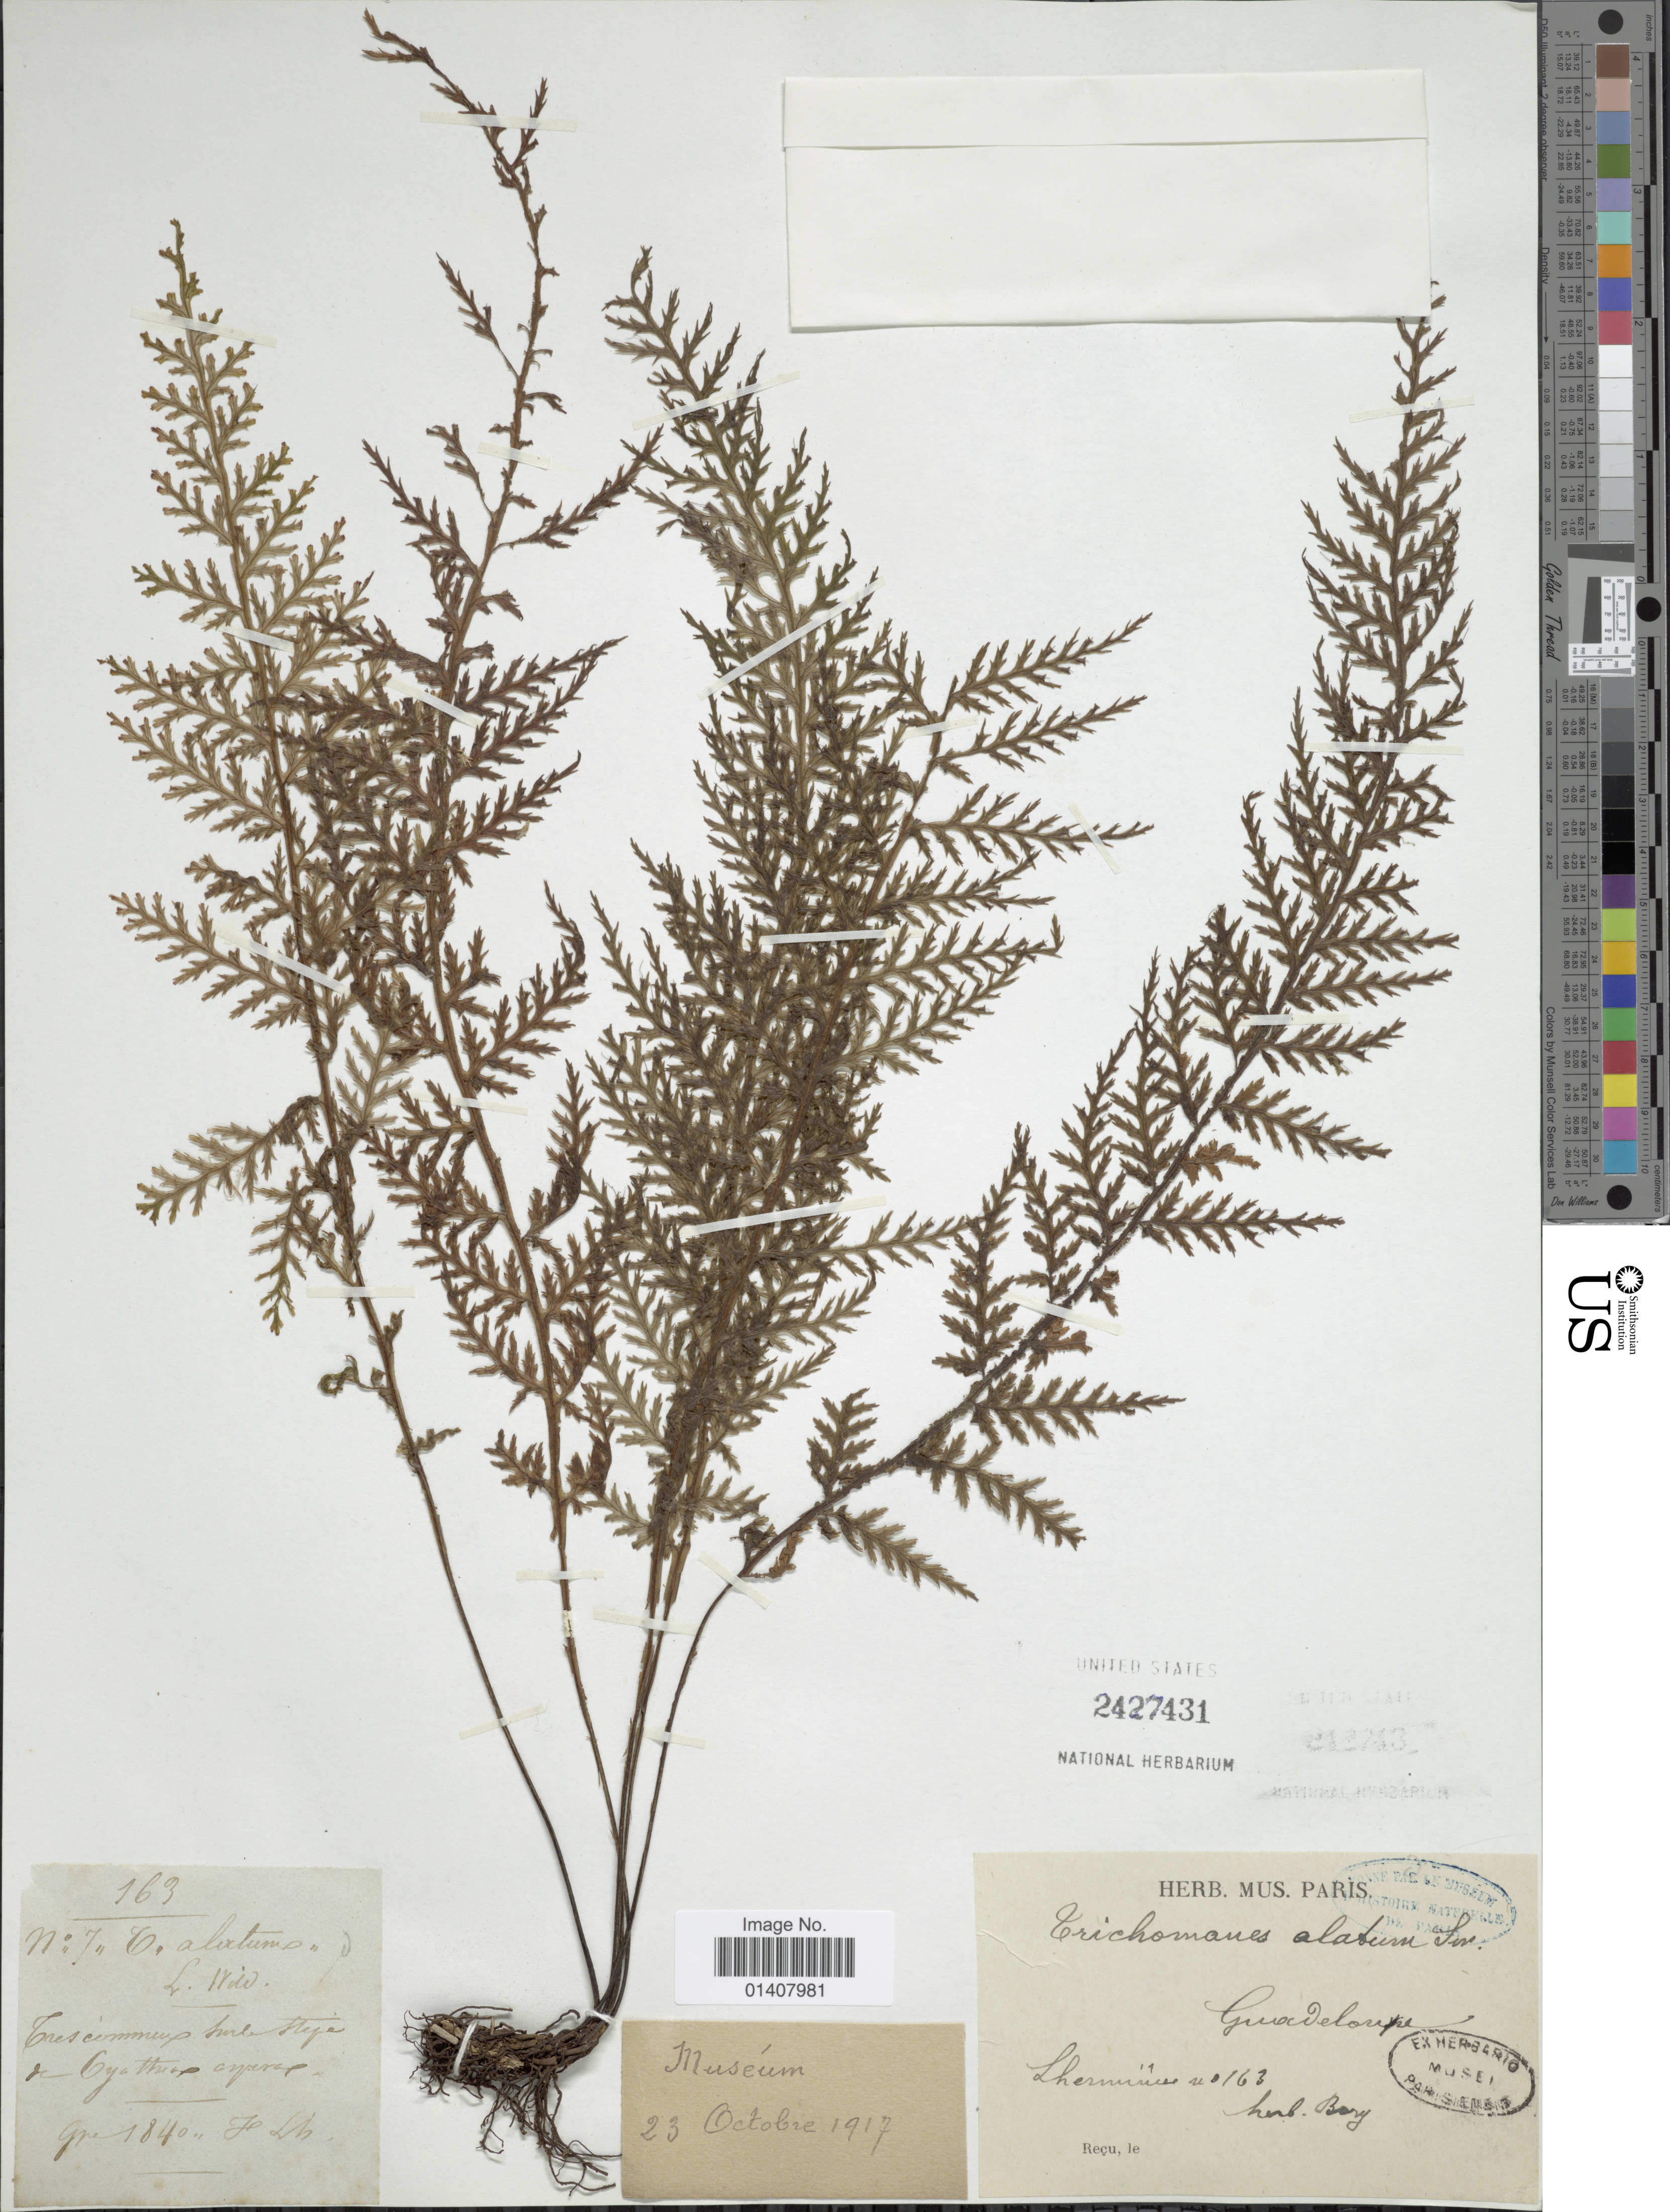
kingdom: Plantae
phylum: Tracheophyta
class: Polypodiopsida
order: Hymenophyllales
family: Hymenophyllaceae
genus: Trichomanes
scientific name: Trichomanes alatum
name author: Sw.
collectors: H. Lh.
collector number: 163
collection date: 1840-04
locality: Tres communis herb Stepe de Oyattrop ayerap [interpreted]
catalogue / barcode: US 2427431